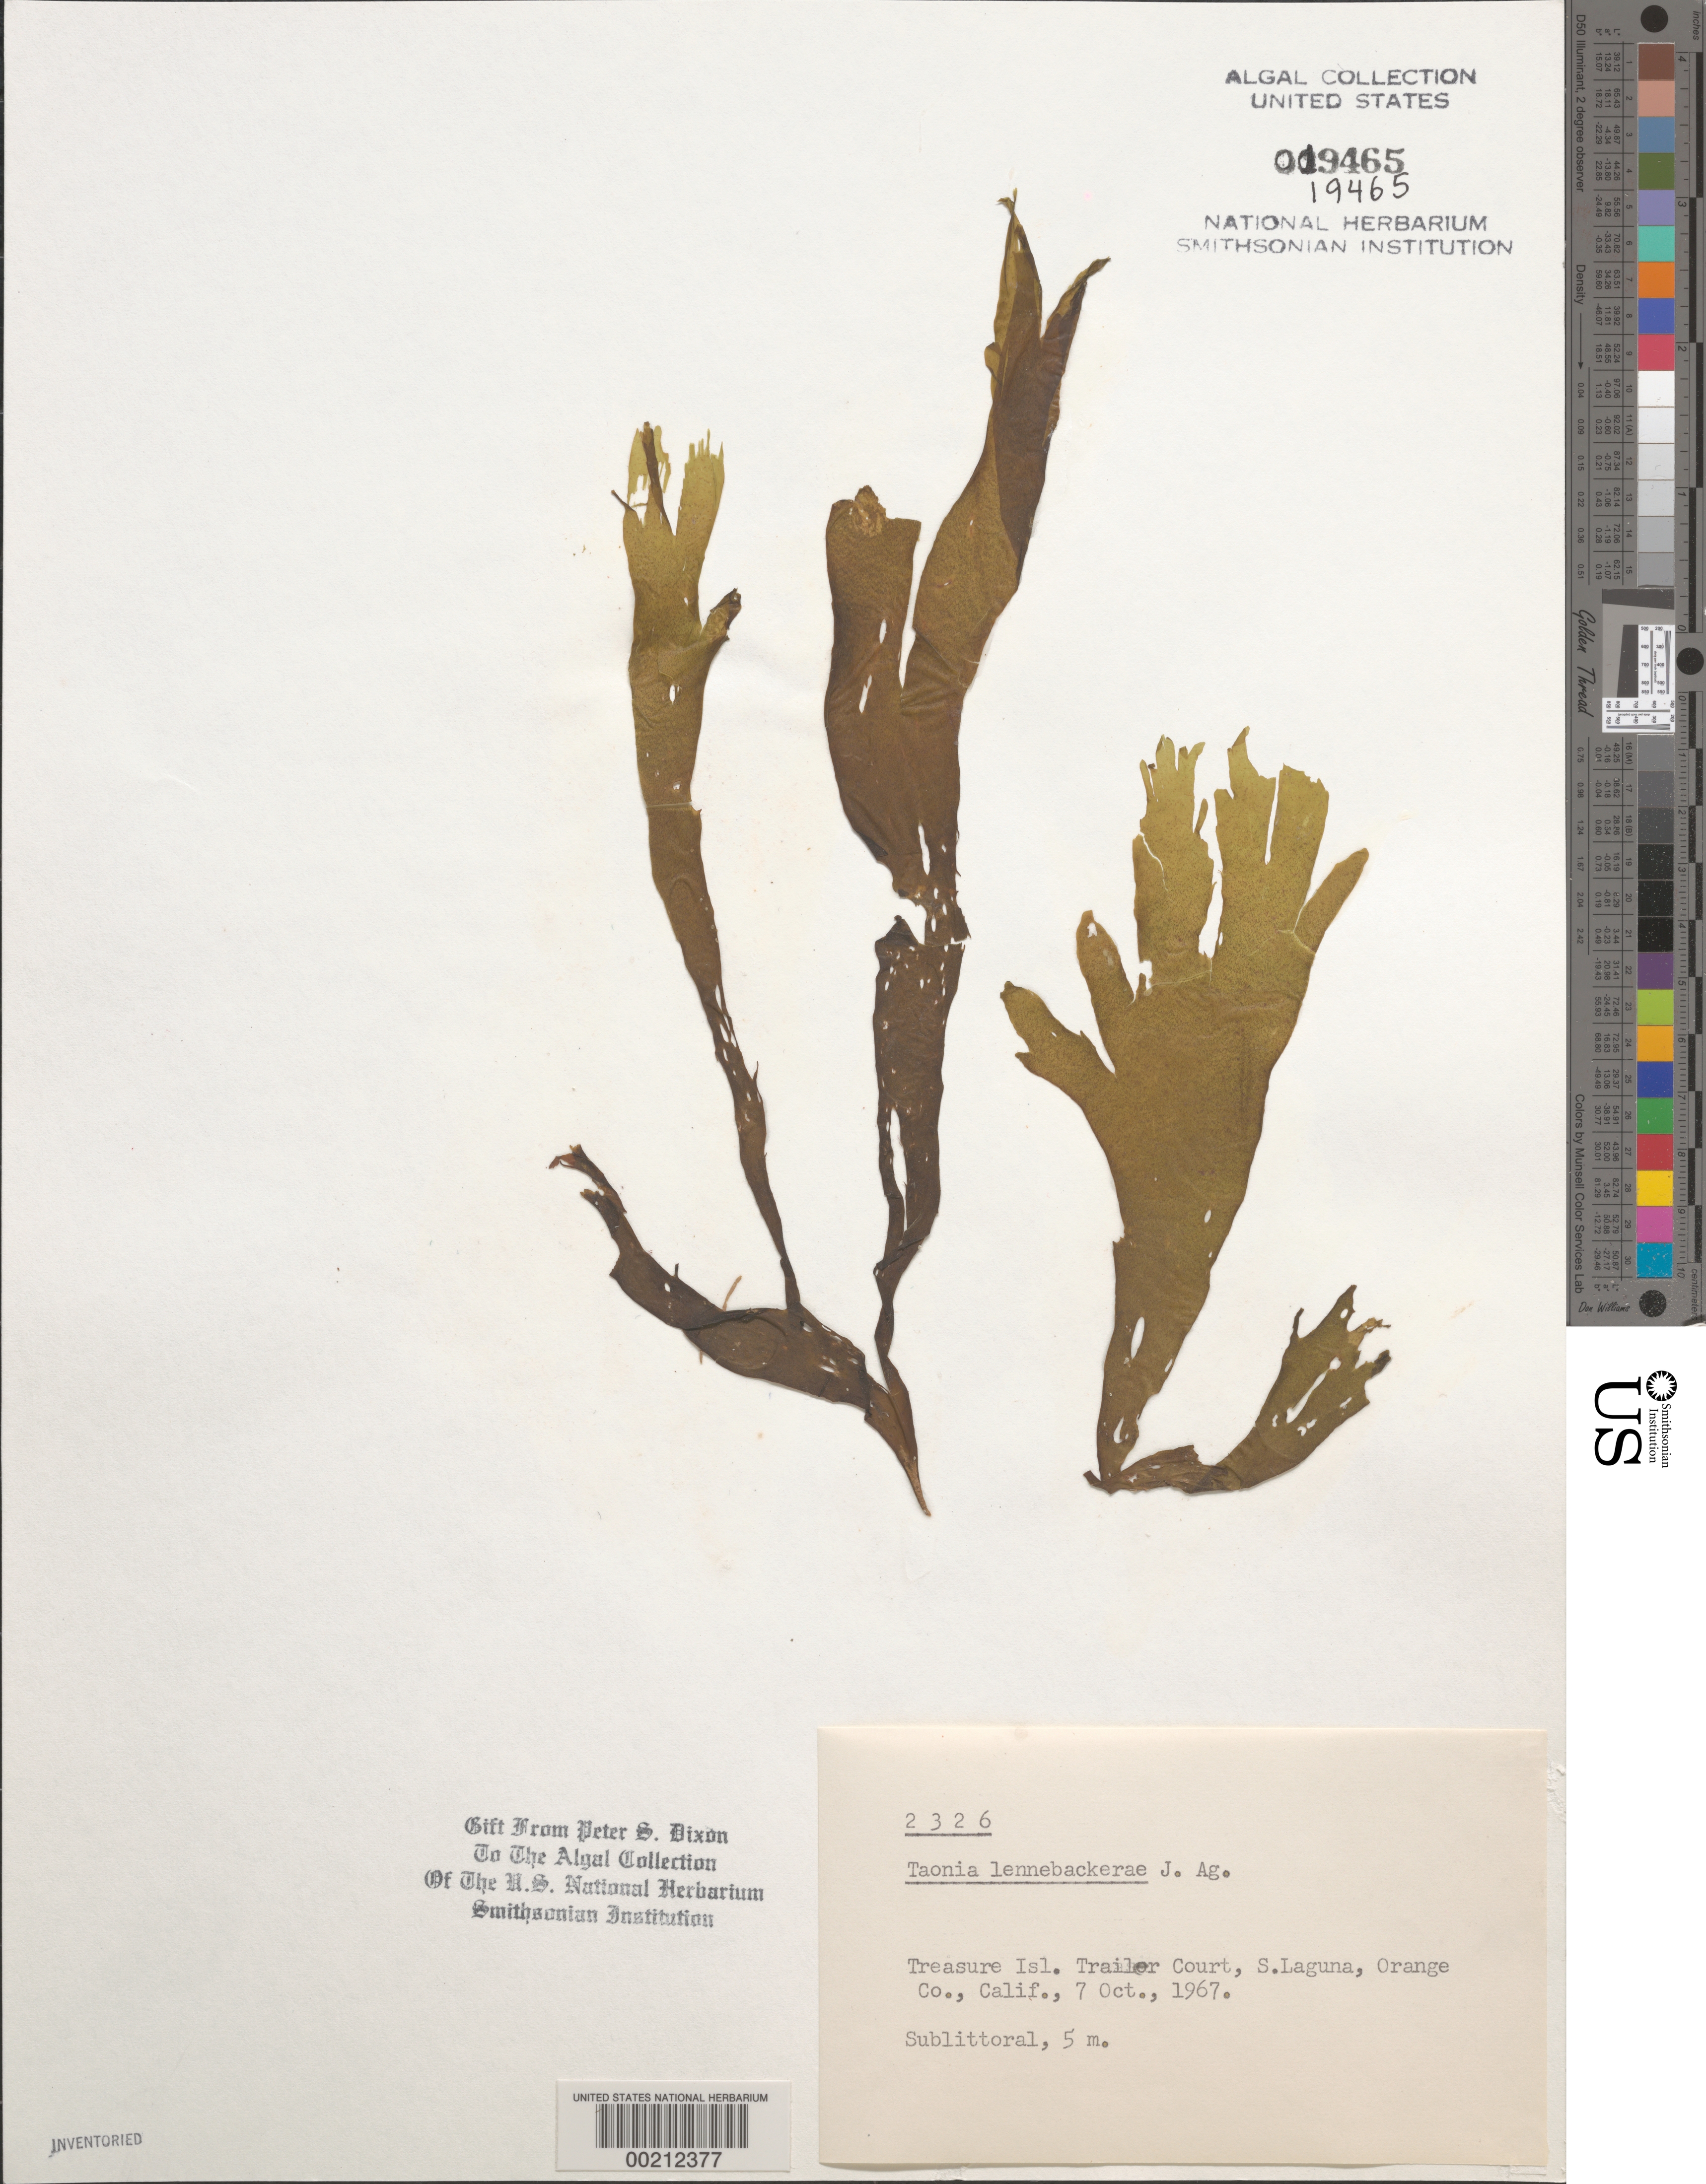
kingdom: Chromista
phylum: Ochrophyta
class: Phaeophyceae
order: Dictyotales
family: Dictyotaceae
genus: Taonia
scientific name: Taonia lennebackerae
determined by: Dixon, P. S.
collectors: P. S. Dixon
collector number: PSD 2326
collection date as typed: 07 Oct 1967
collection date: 1967-10-07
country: United States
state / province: California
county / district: Orange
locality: South Laguna, Treasure Island Trailer Court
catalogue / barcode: US 19465